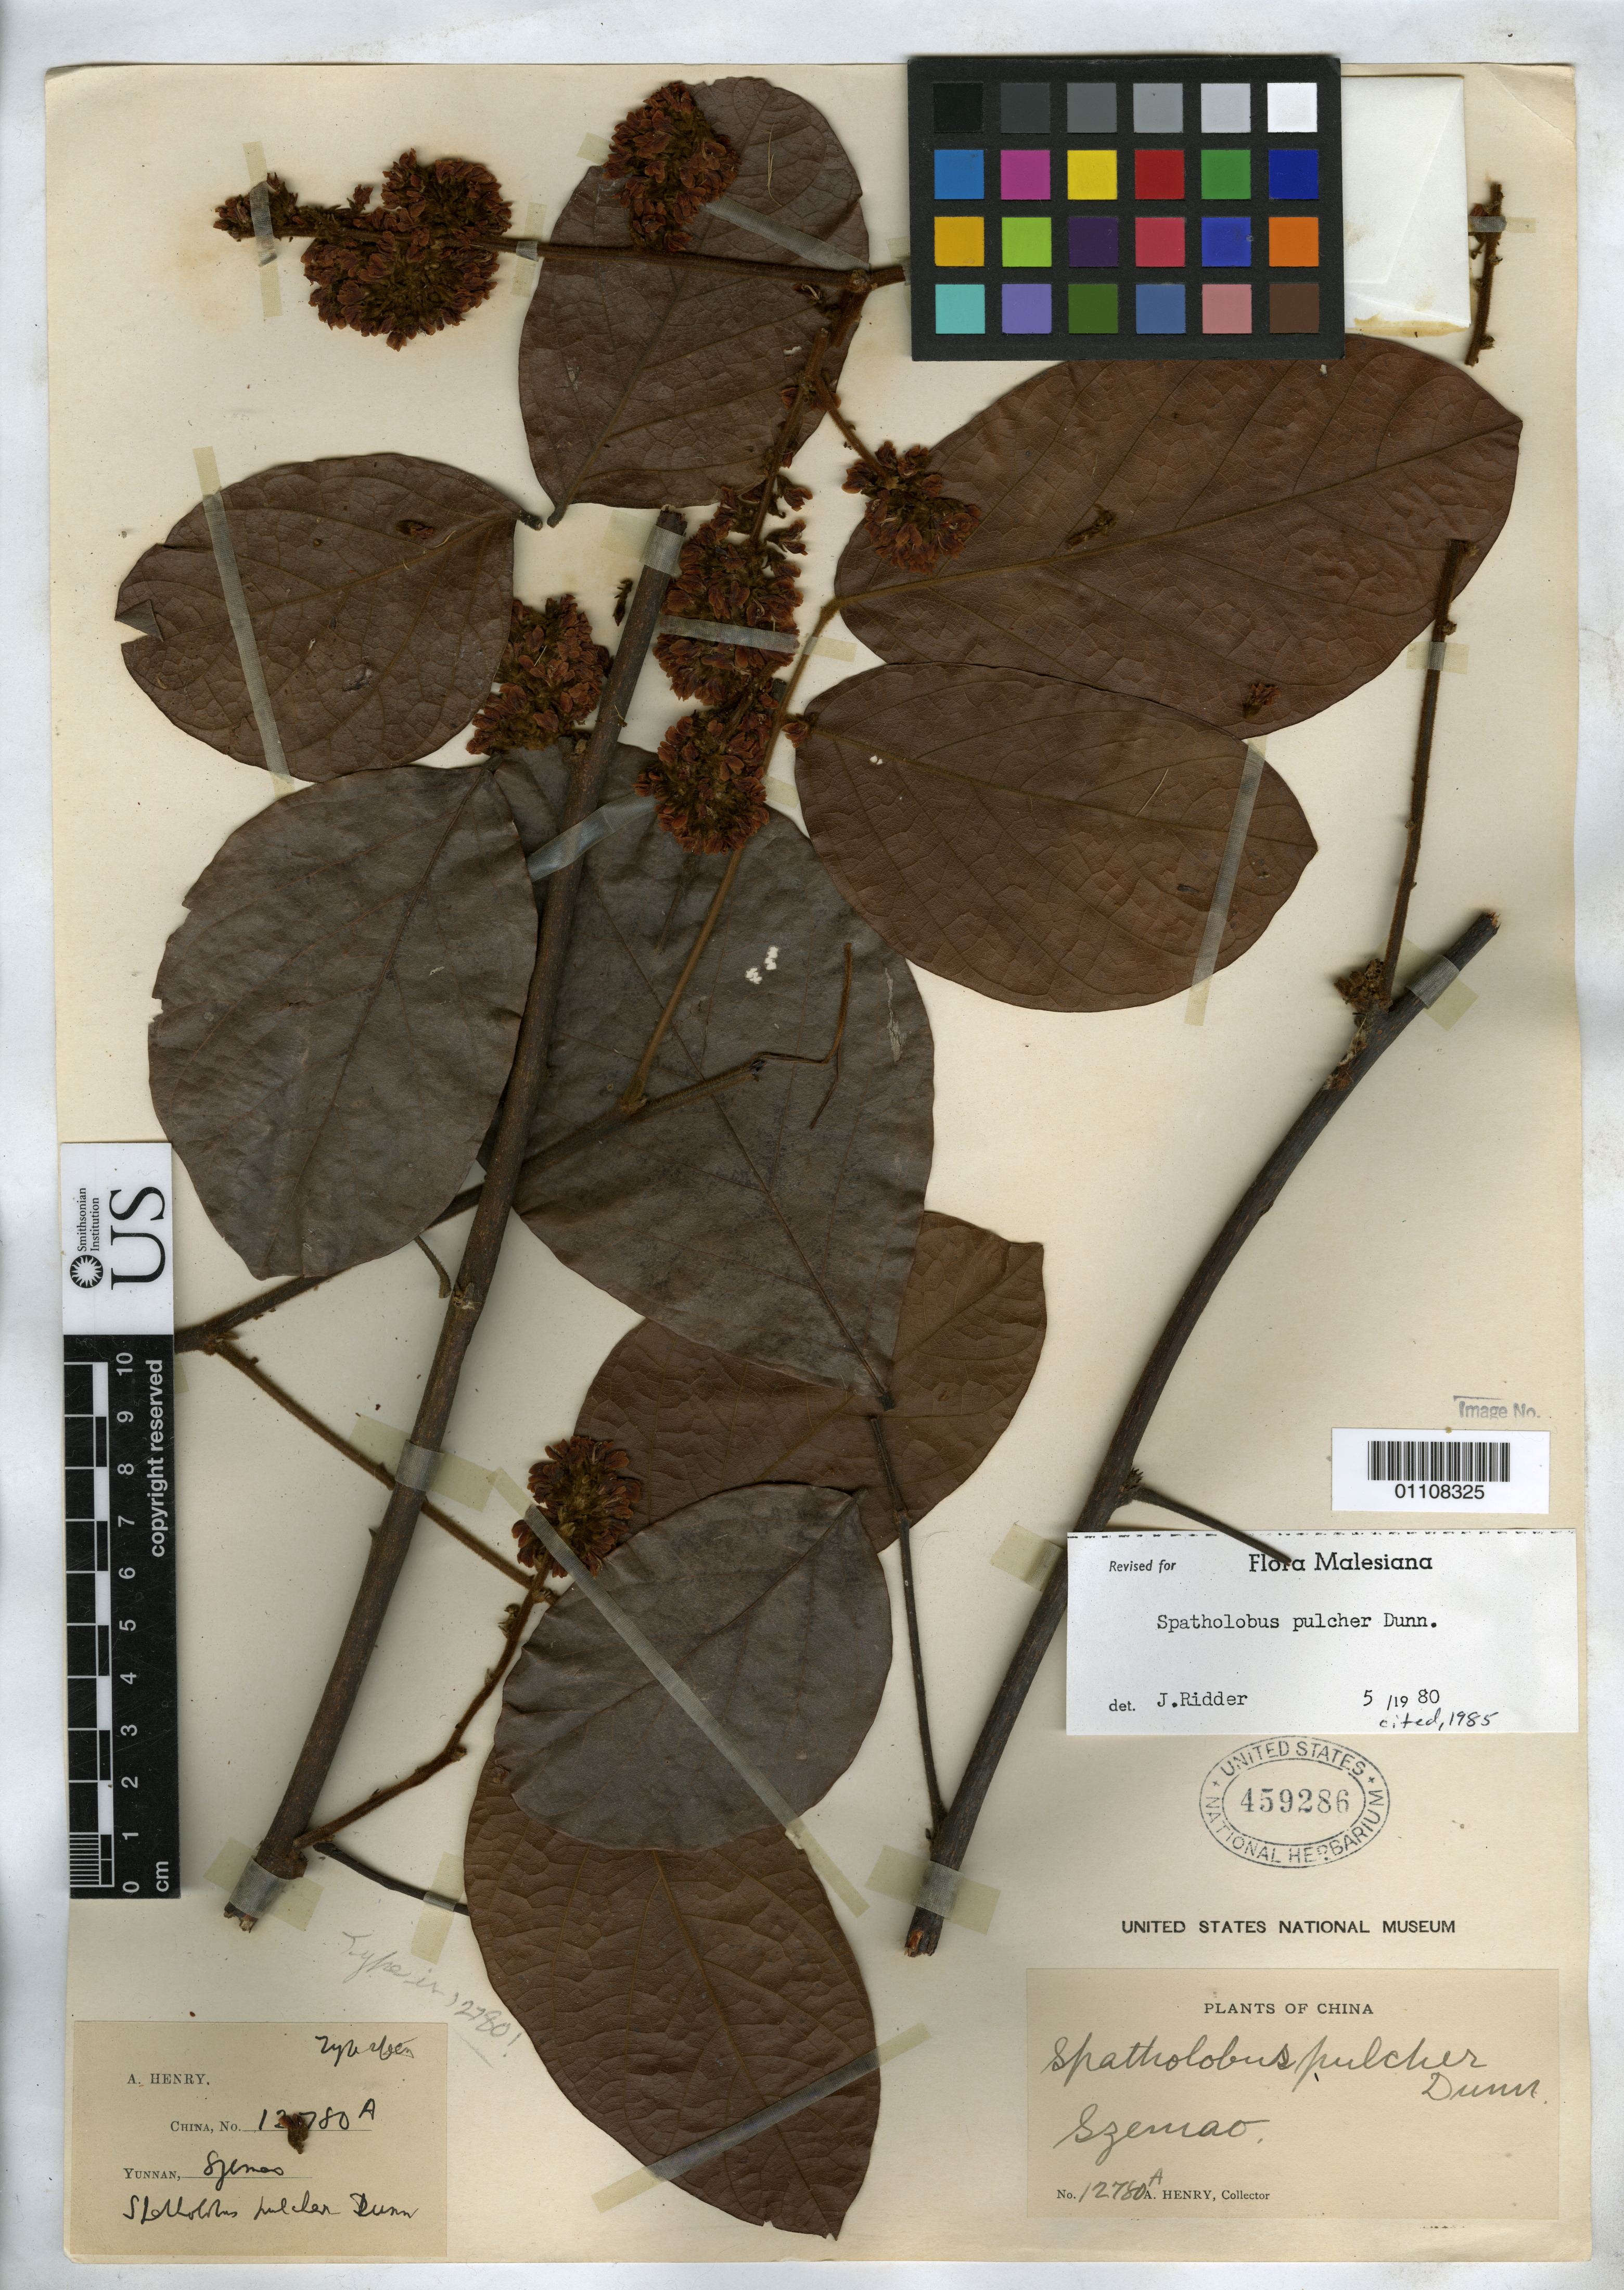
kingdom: Plantae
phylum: Tracheophyta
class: Magnoliopsida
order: Fabales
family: Fabaceae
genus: Spatholobus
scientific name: Spatholobus pulcher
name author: Dunn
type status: Possible Type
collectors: A. Henry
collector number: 12780 A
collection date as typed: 25 Sep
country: China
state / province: Yunnan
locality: Szemoa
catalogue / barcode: US 459286